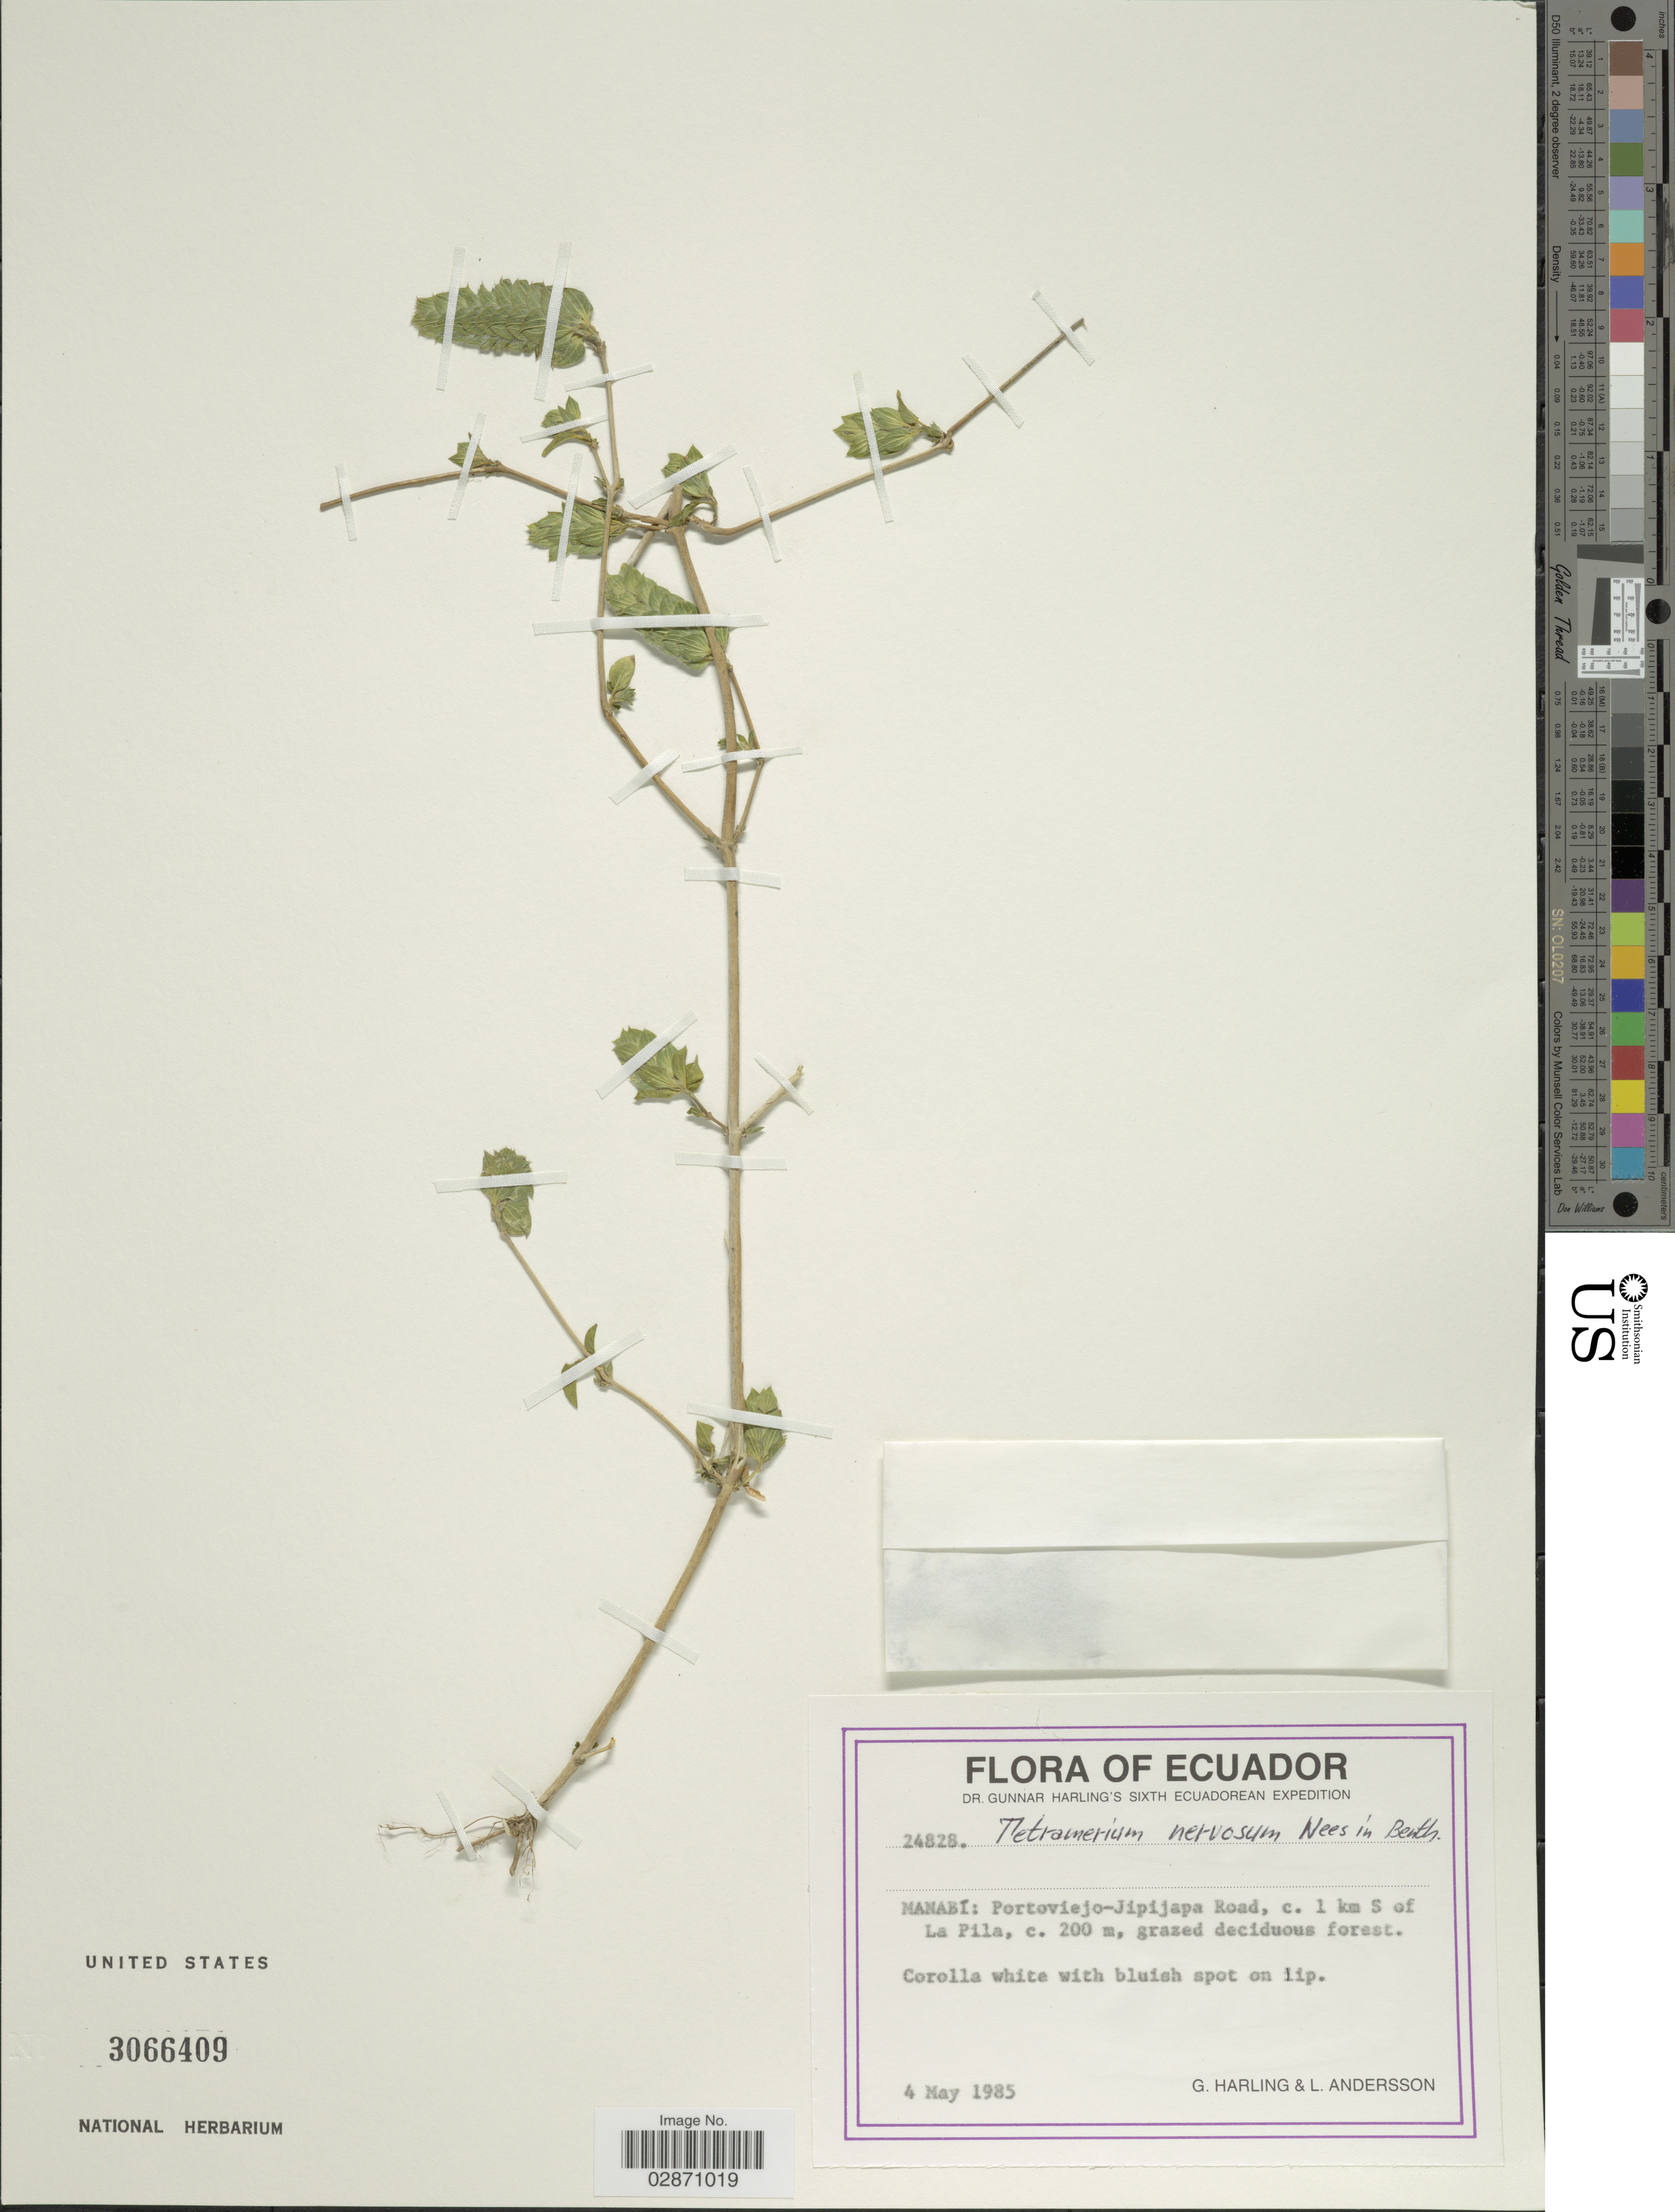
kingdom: Plantae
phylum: Tracheophyta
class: Magnoliopsida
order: Lamiales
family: Acanthaceae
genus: Tetramerium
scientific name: Tetramerium nervosum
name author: Nees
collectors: G. Harling & L. Andersson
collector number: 24828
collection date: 1985-05-04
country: Ecuador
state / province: Manabí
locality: Portoviejo-Jipijapa Road, c. 1 km S of La Pila.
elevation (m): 200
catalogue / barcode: US 3066409